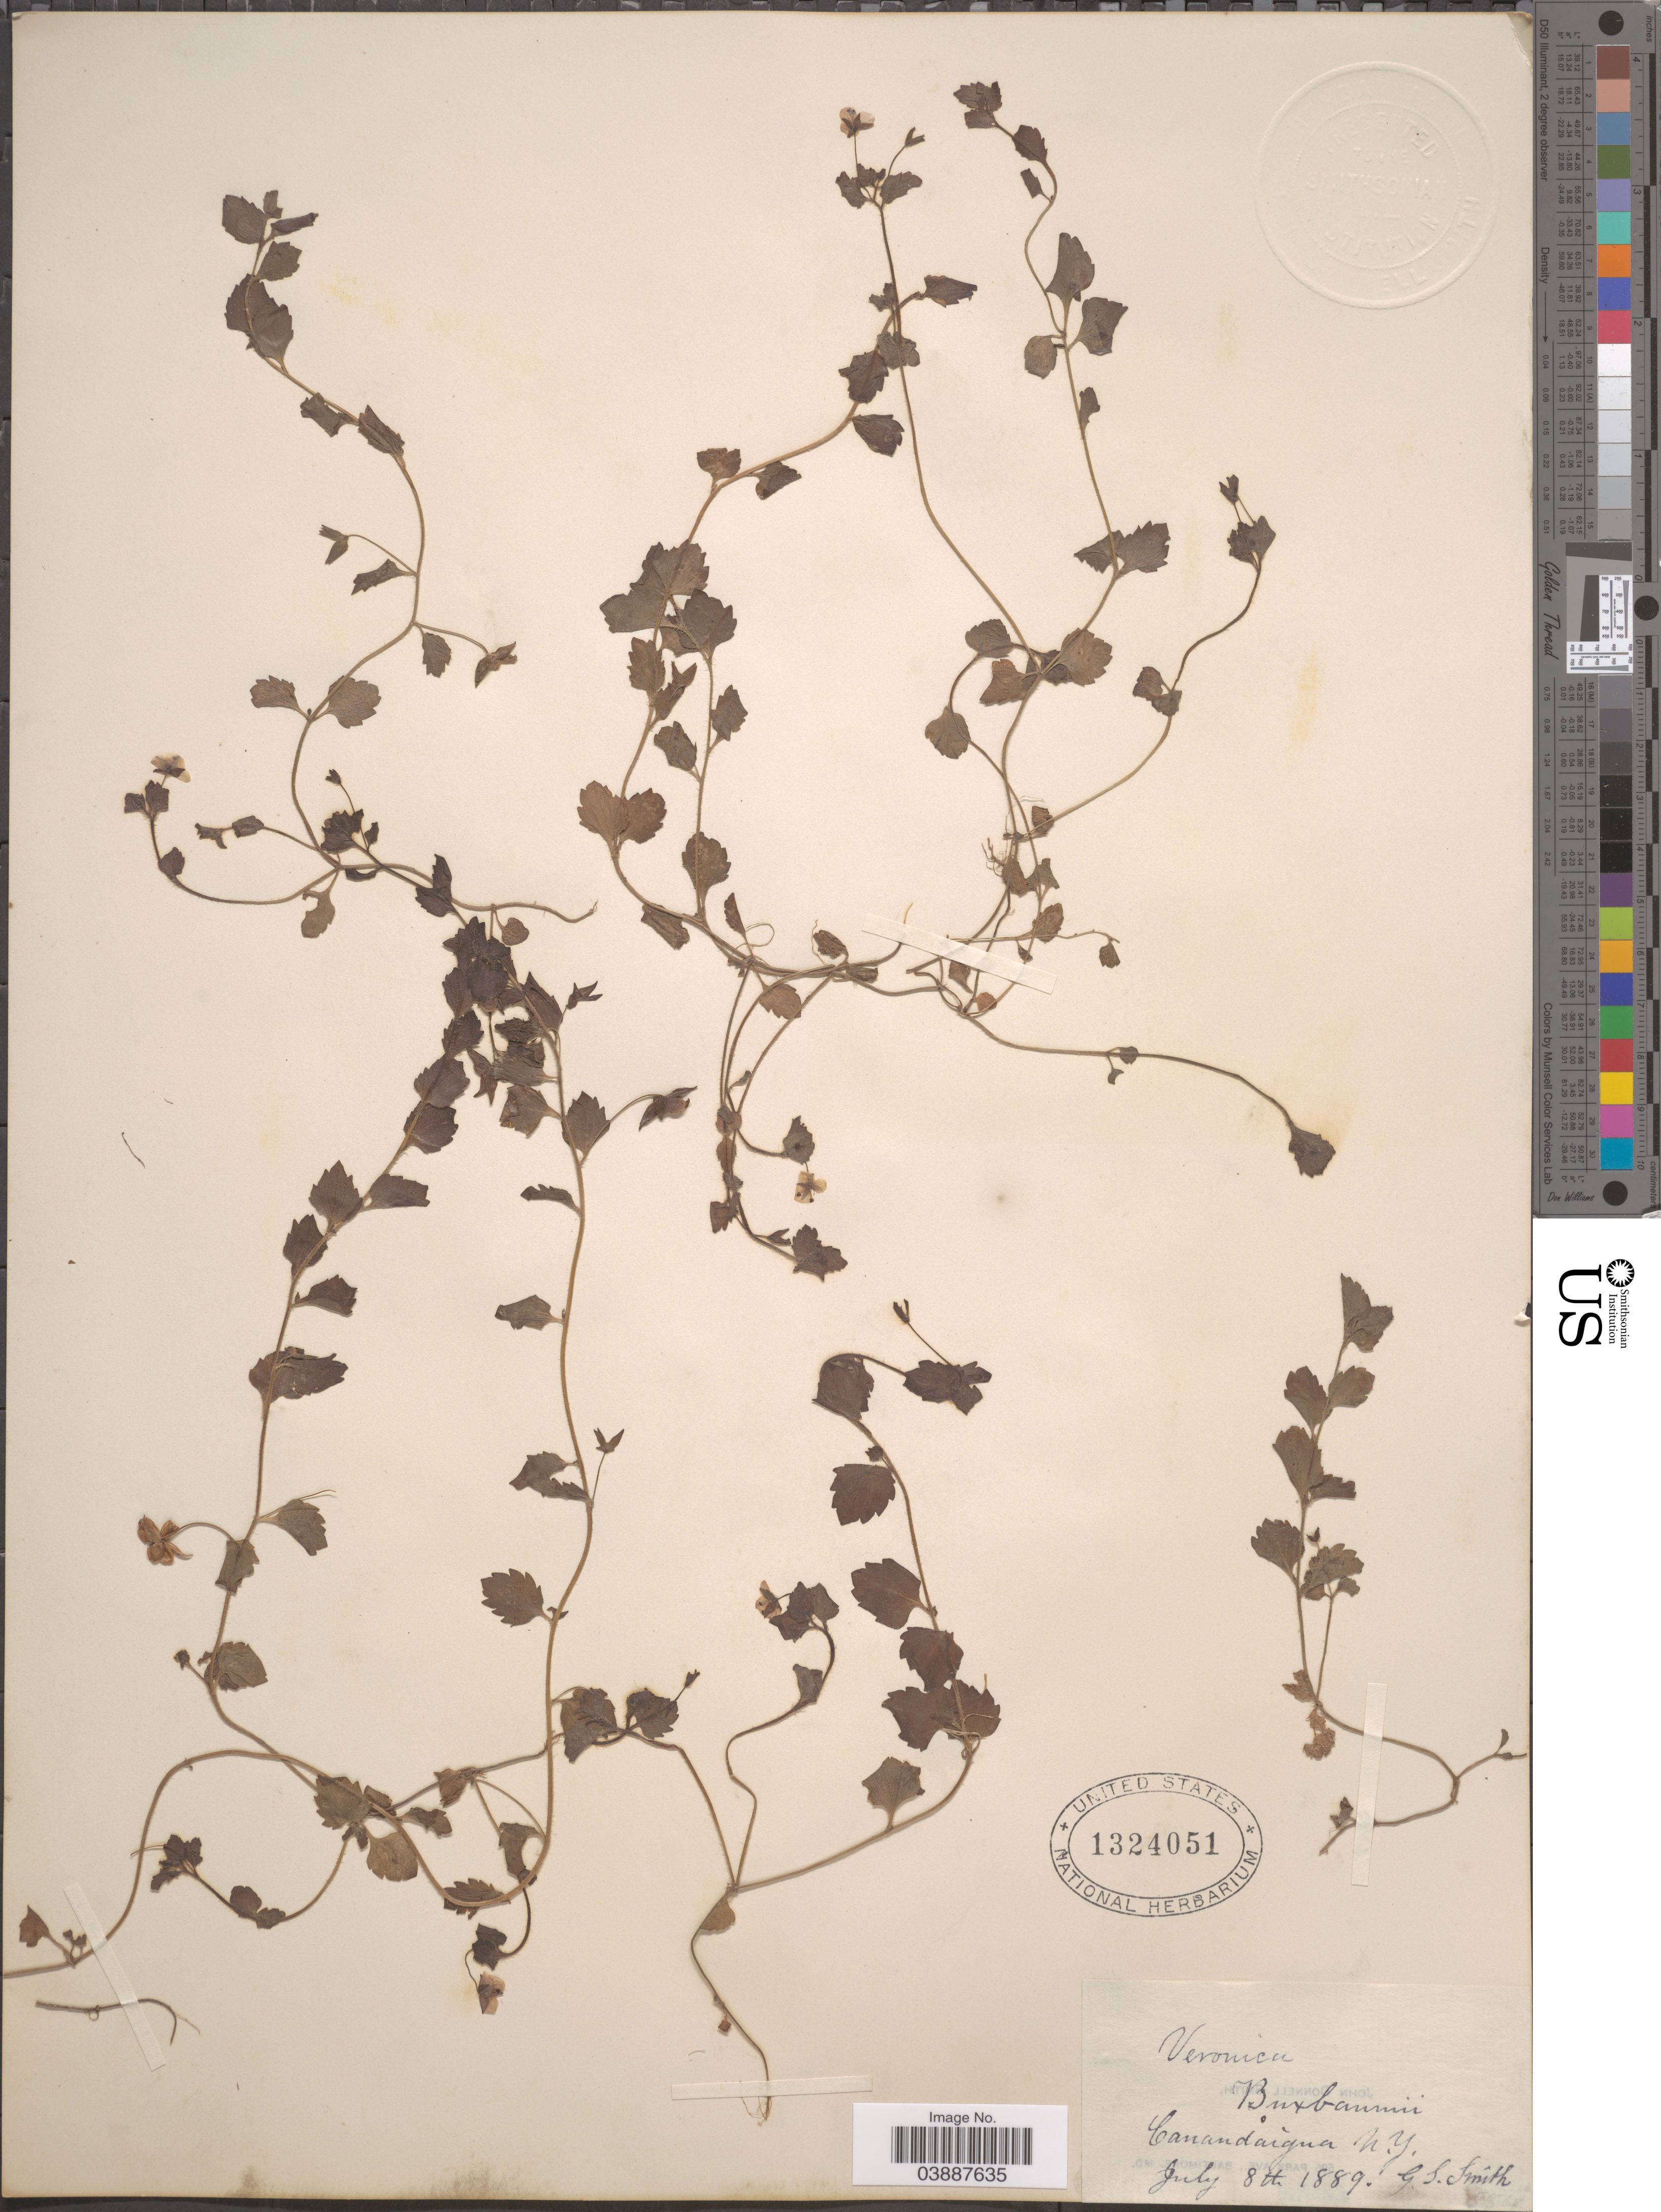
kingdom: Plantae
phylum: Tracheophyta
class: Magnoliopsida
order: Lamiales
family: Plantaginaceae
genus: Veronica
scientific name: Veronica persica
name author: Poir.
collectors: G. S. Smith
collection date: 1889-07-08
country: United States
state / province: New York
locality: Canandaigua.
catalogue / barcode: US 1324051